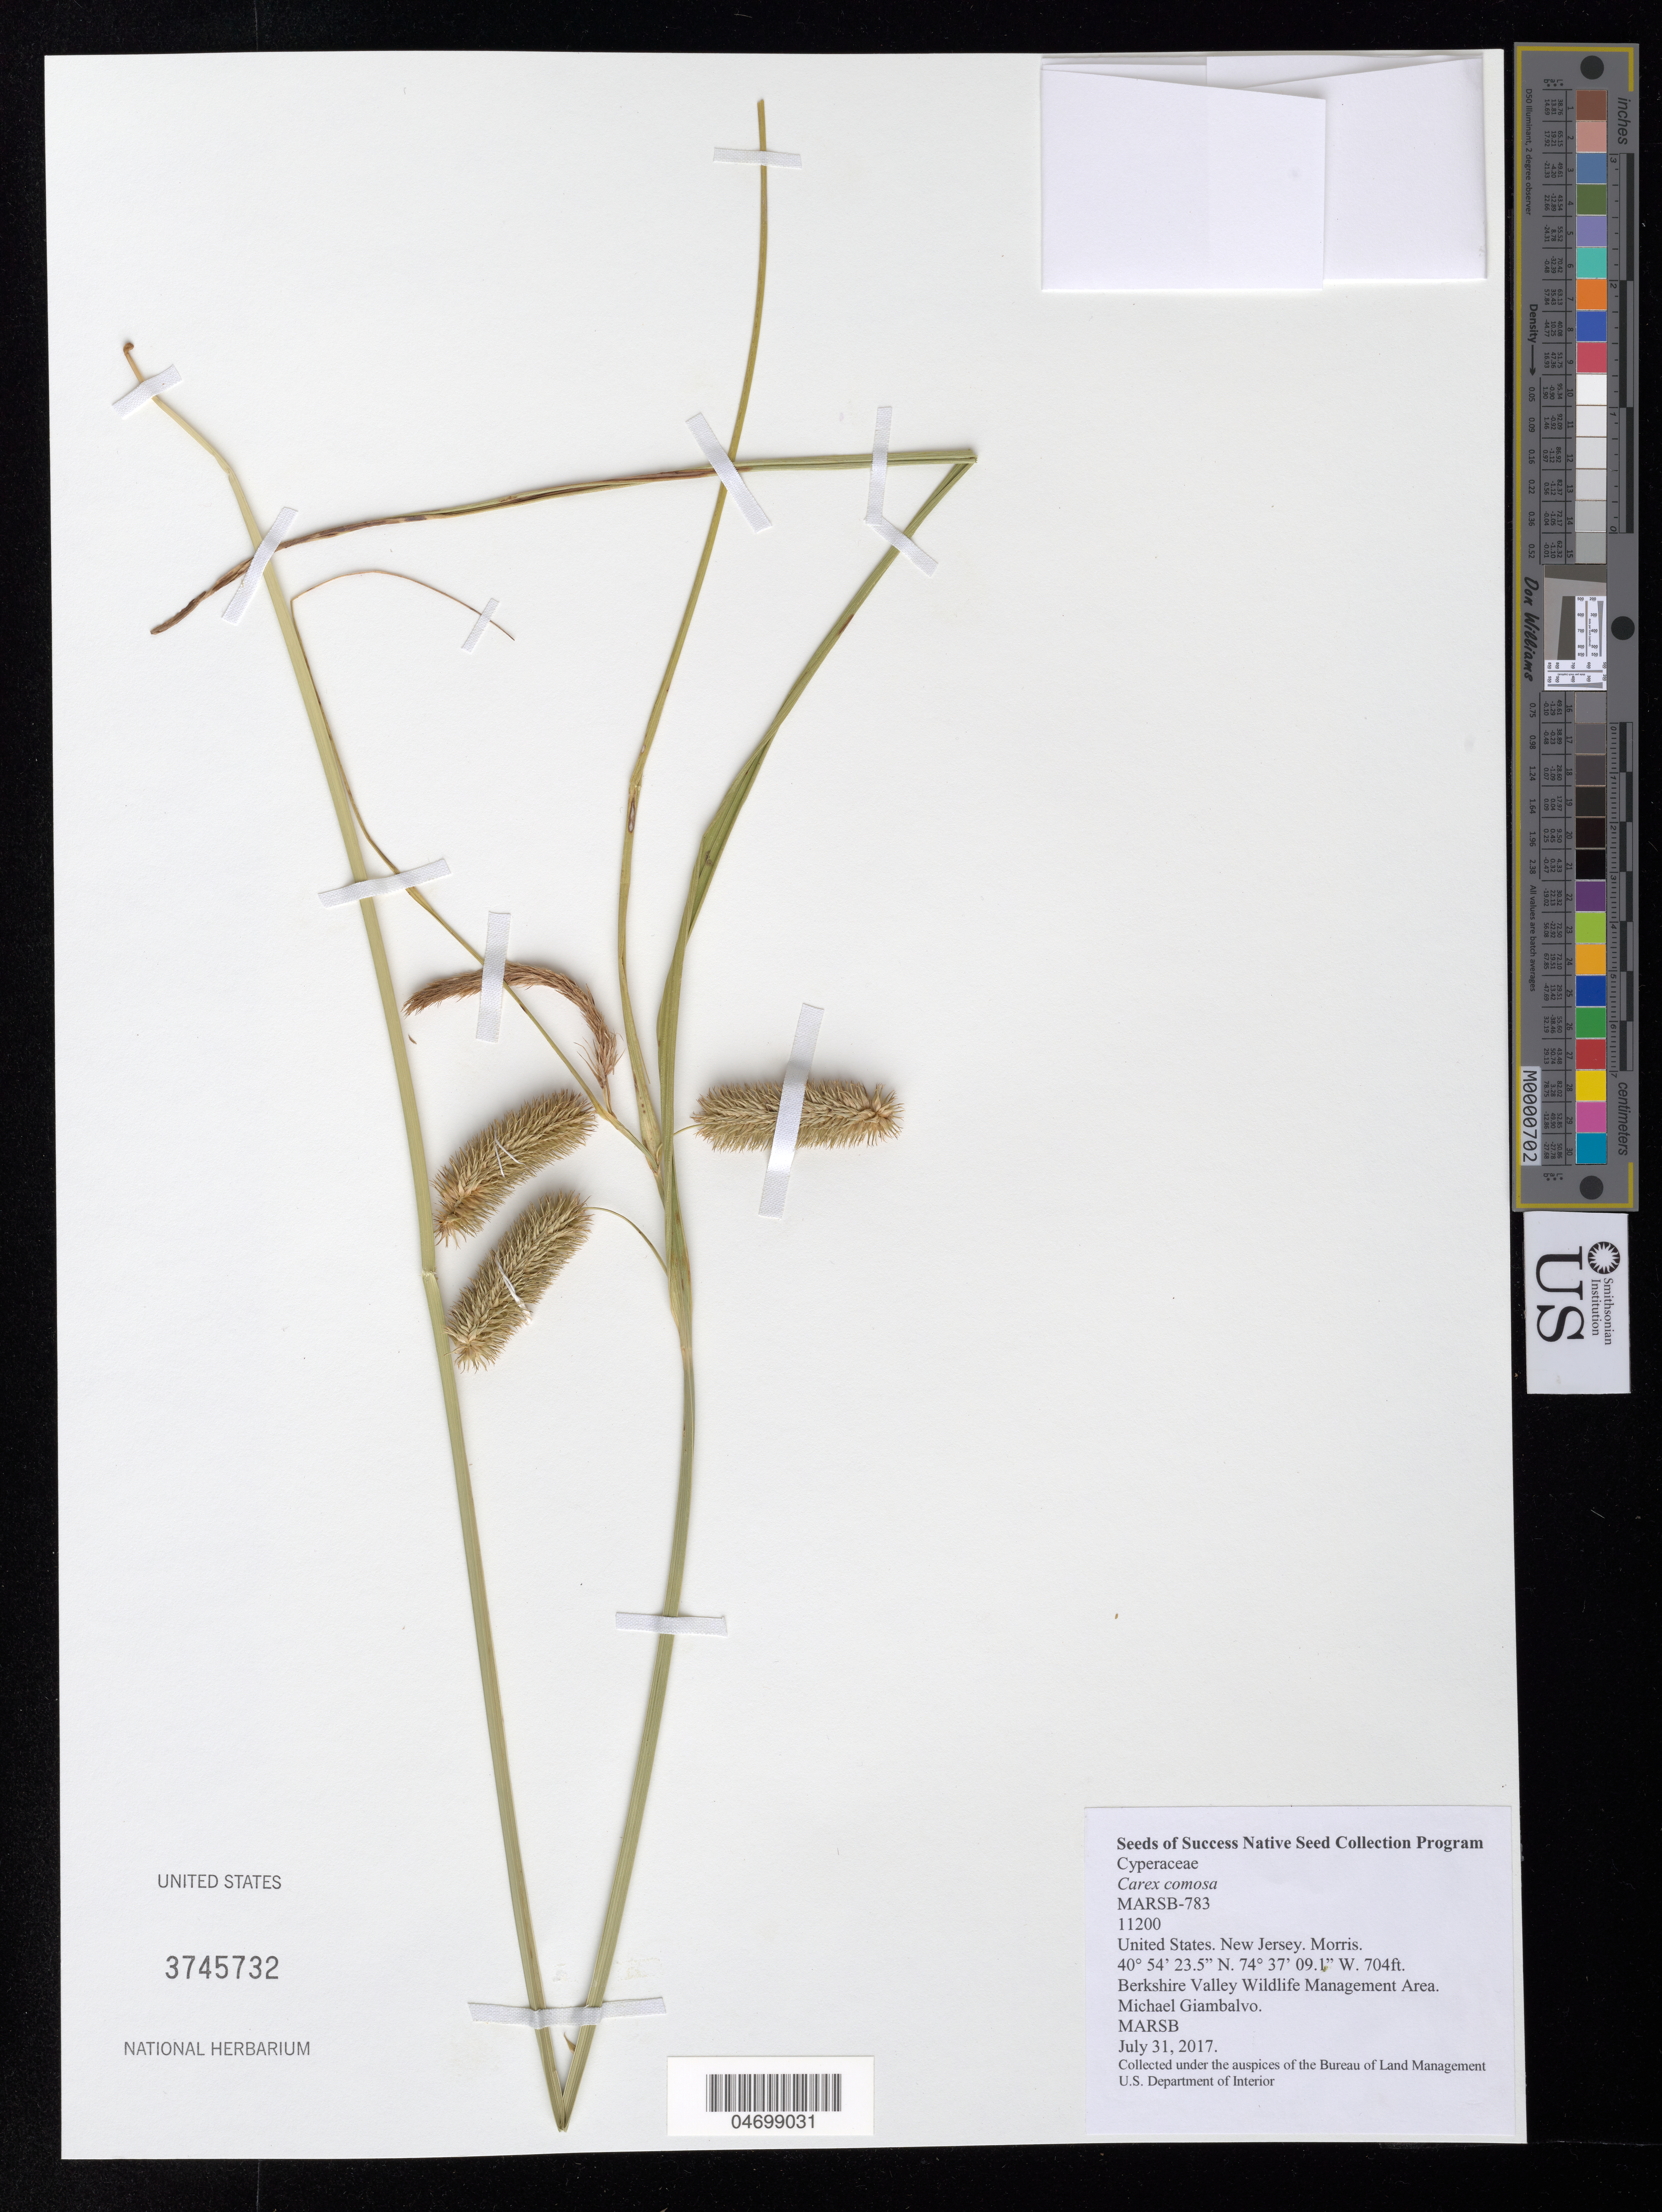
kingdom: Plantae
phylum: Tracheophyta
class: Liliopsida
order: Poales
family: Cyperaceae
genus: Carex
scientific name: Carex comosa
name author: Boott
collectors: M. Giambalvo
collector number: MARSB-783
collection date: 2017-07-31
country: United States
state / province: New Jersey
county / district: Morris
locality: Berkshire Valley State Wildlife Management Area, Gordon Road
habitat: Freshwater Meadow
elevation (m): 215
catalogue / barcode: US 3745732